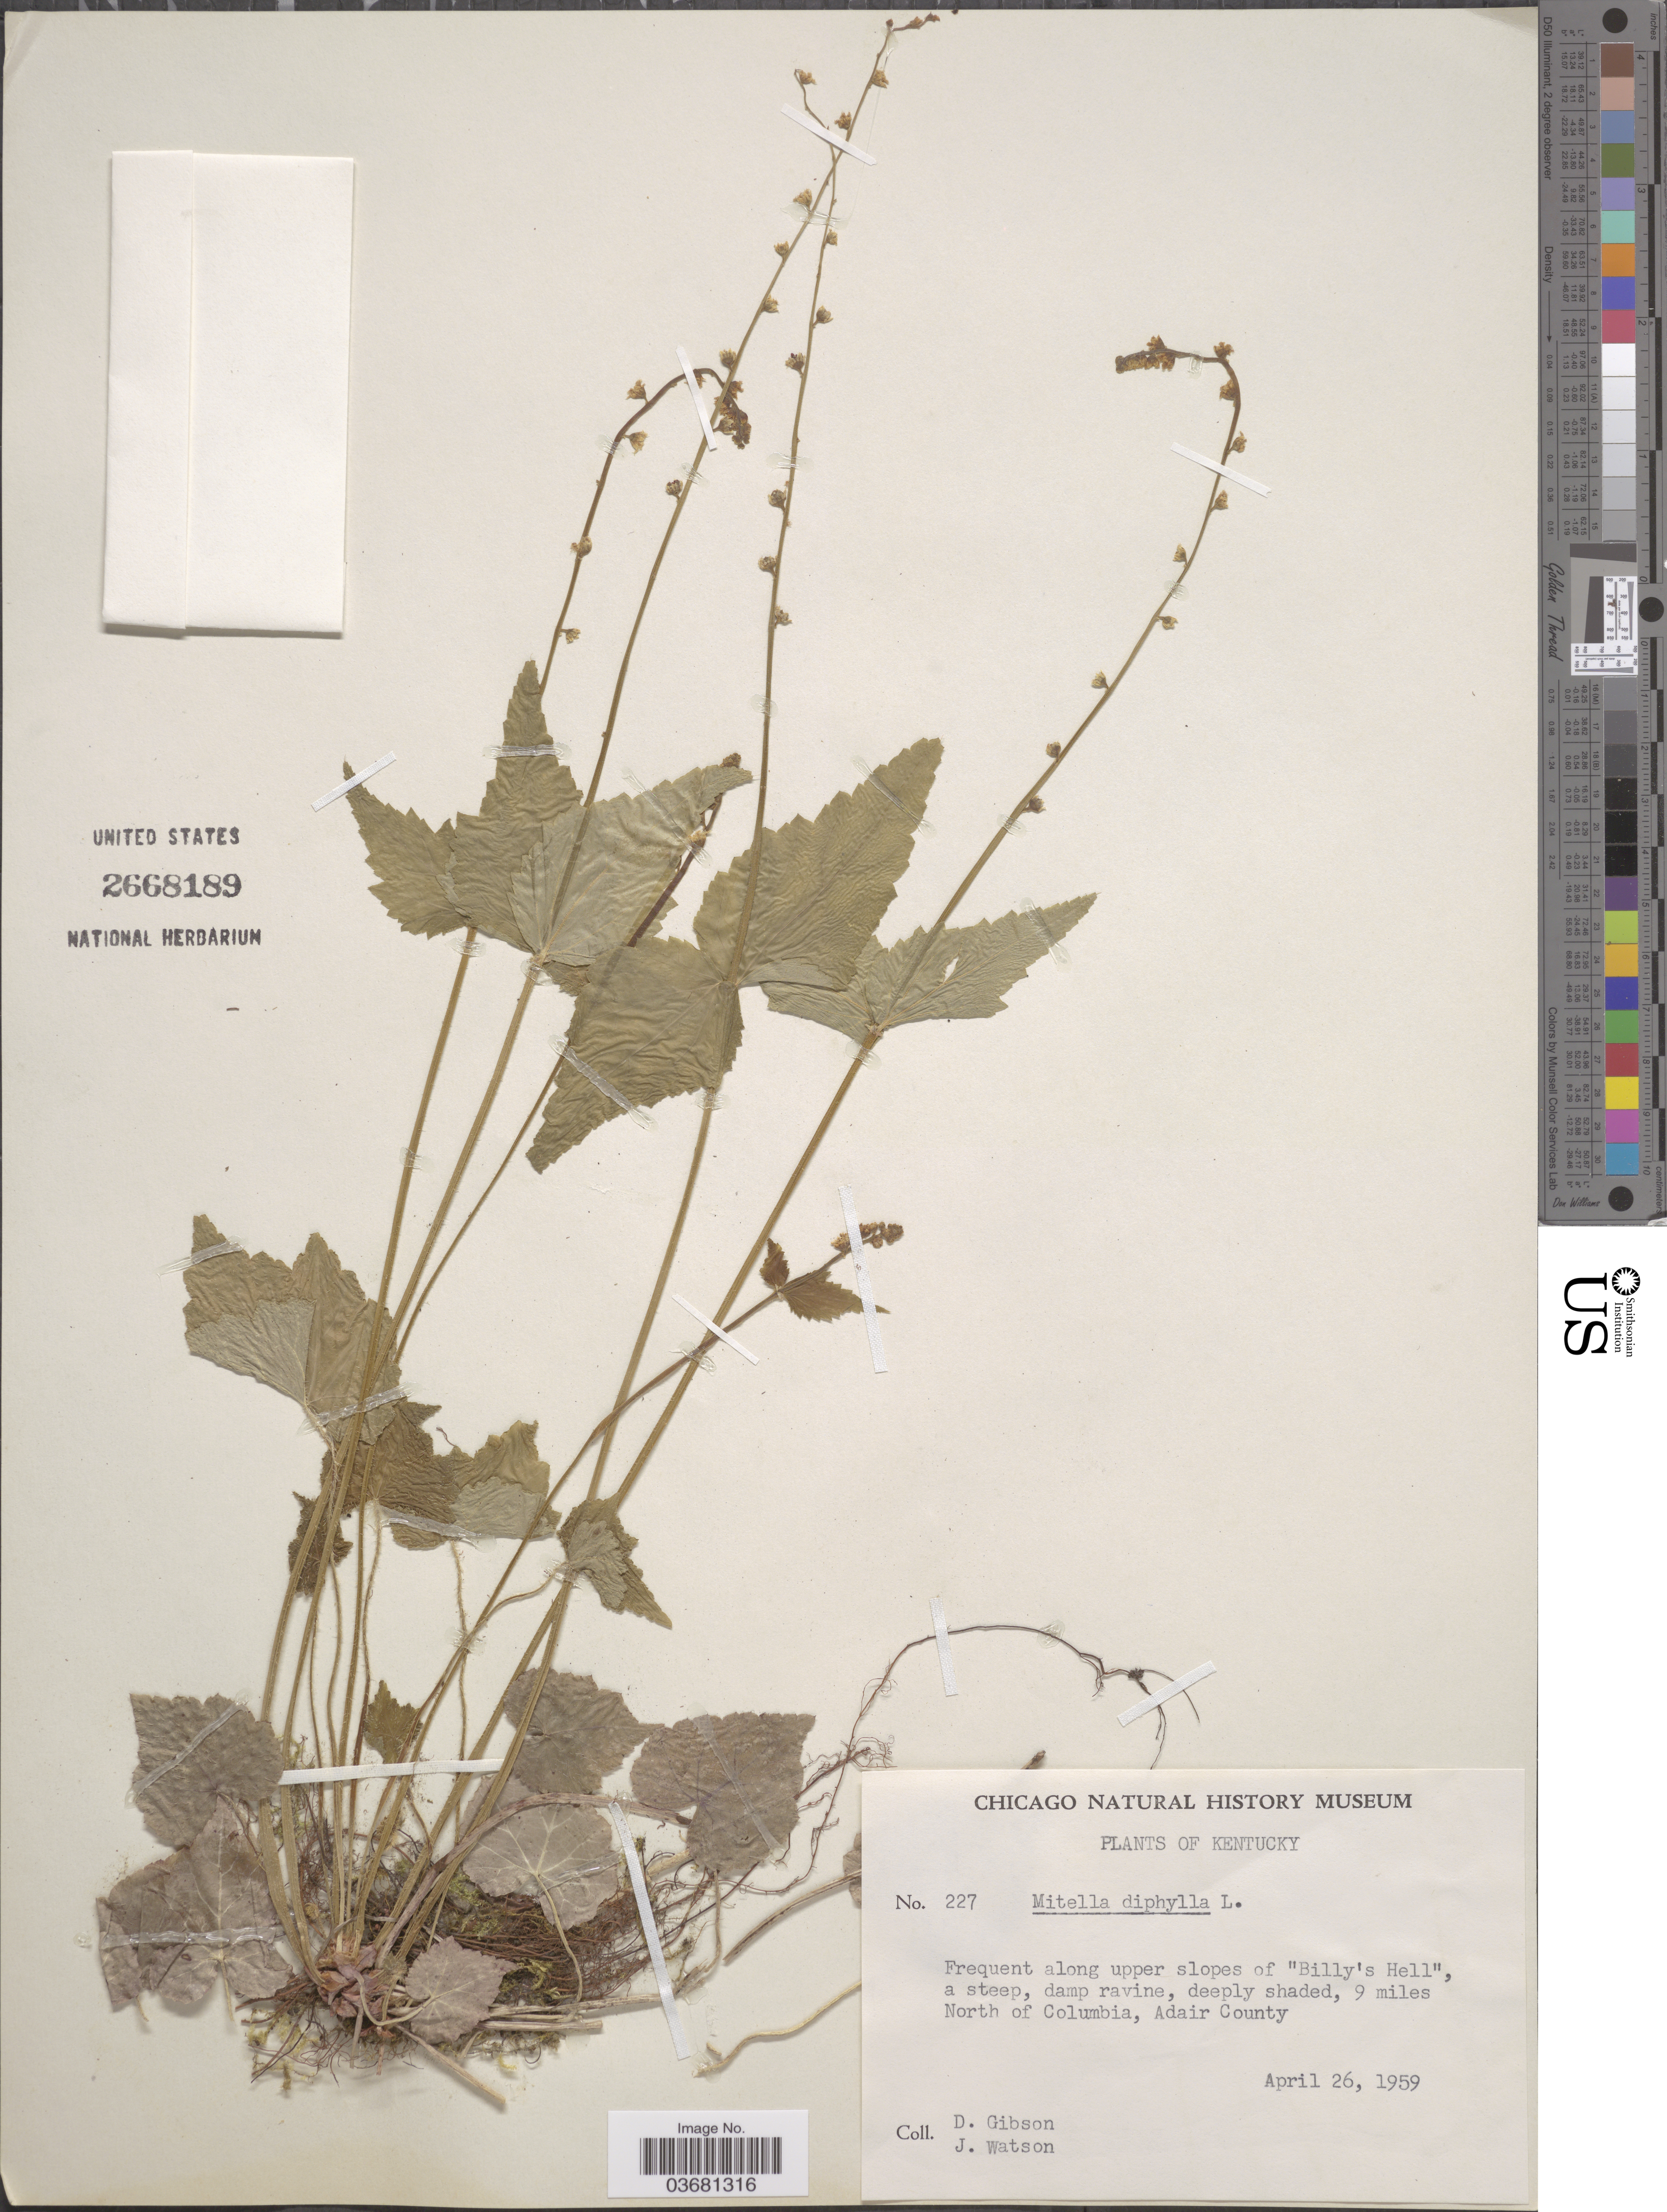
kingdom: Plantae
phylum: Tracheophyta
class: Magnoliopsida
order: Saxifragales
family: Saxifragaceae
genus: Mitella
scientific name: Mitella diphylla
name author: L.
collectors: D. Gibson & J. Watson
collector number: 227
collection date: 1959-04-26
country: United States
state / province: Kentucky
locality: Frequent along upper slopes of "Billy's Hell", a steep, damp ravine, deeply shaded, 9 miles North of Columbia, Adair County.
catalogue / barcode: US 2668189